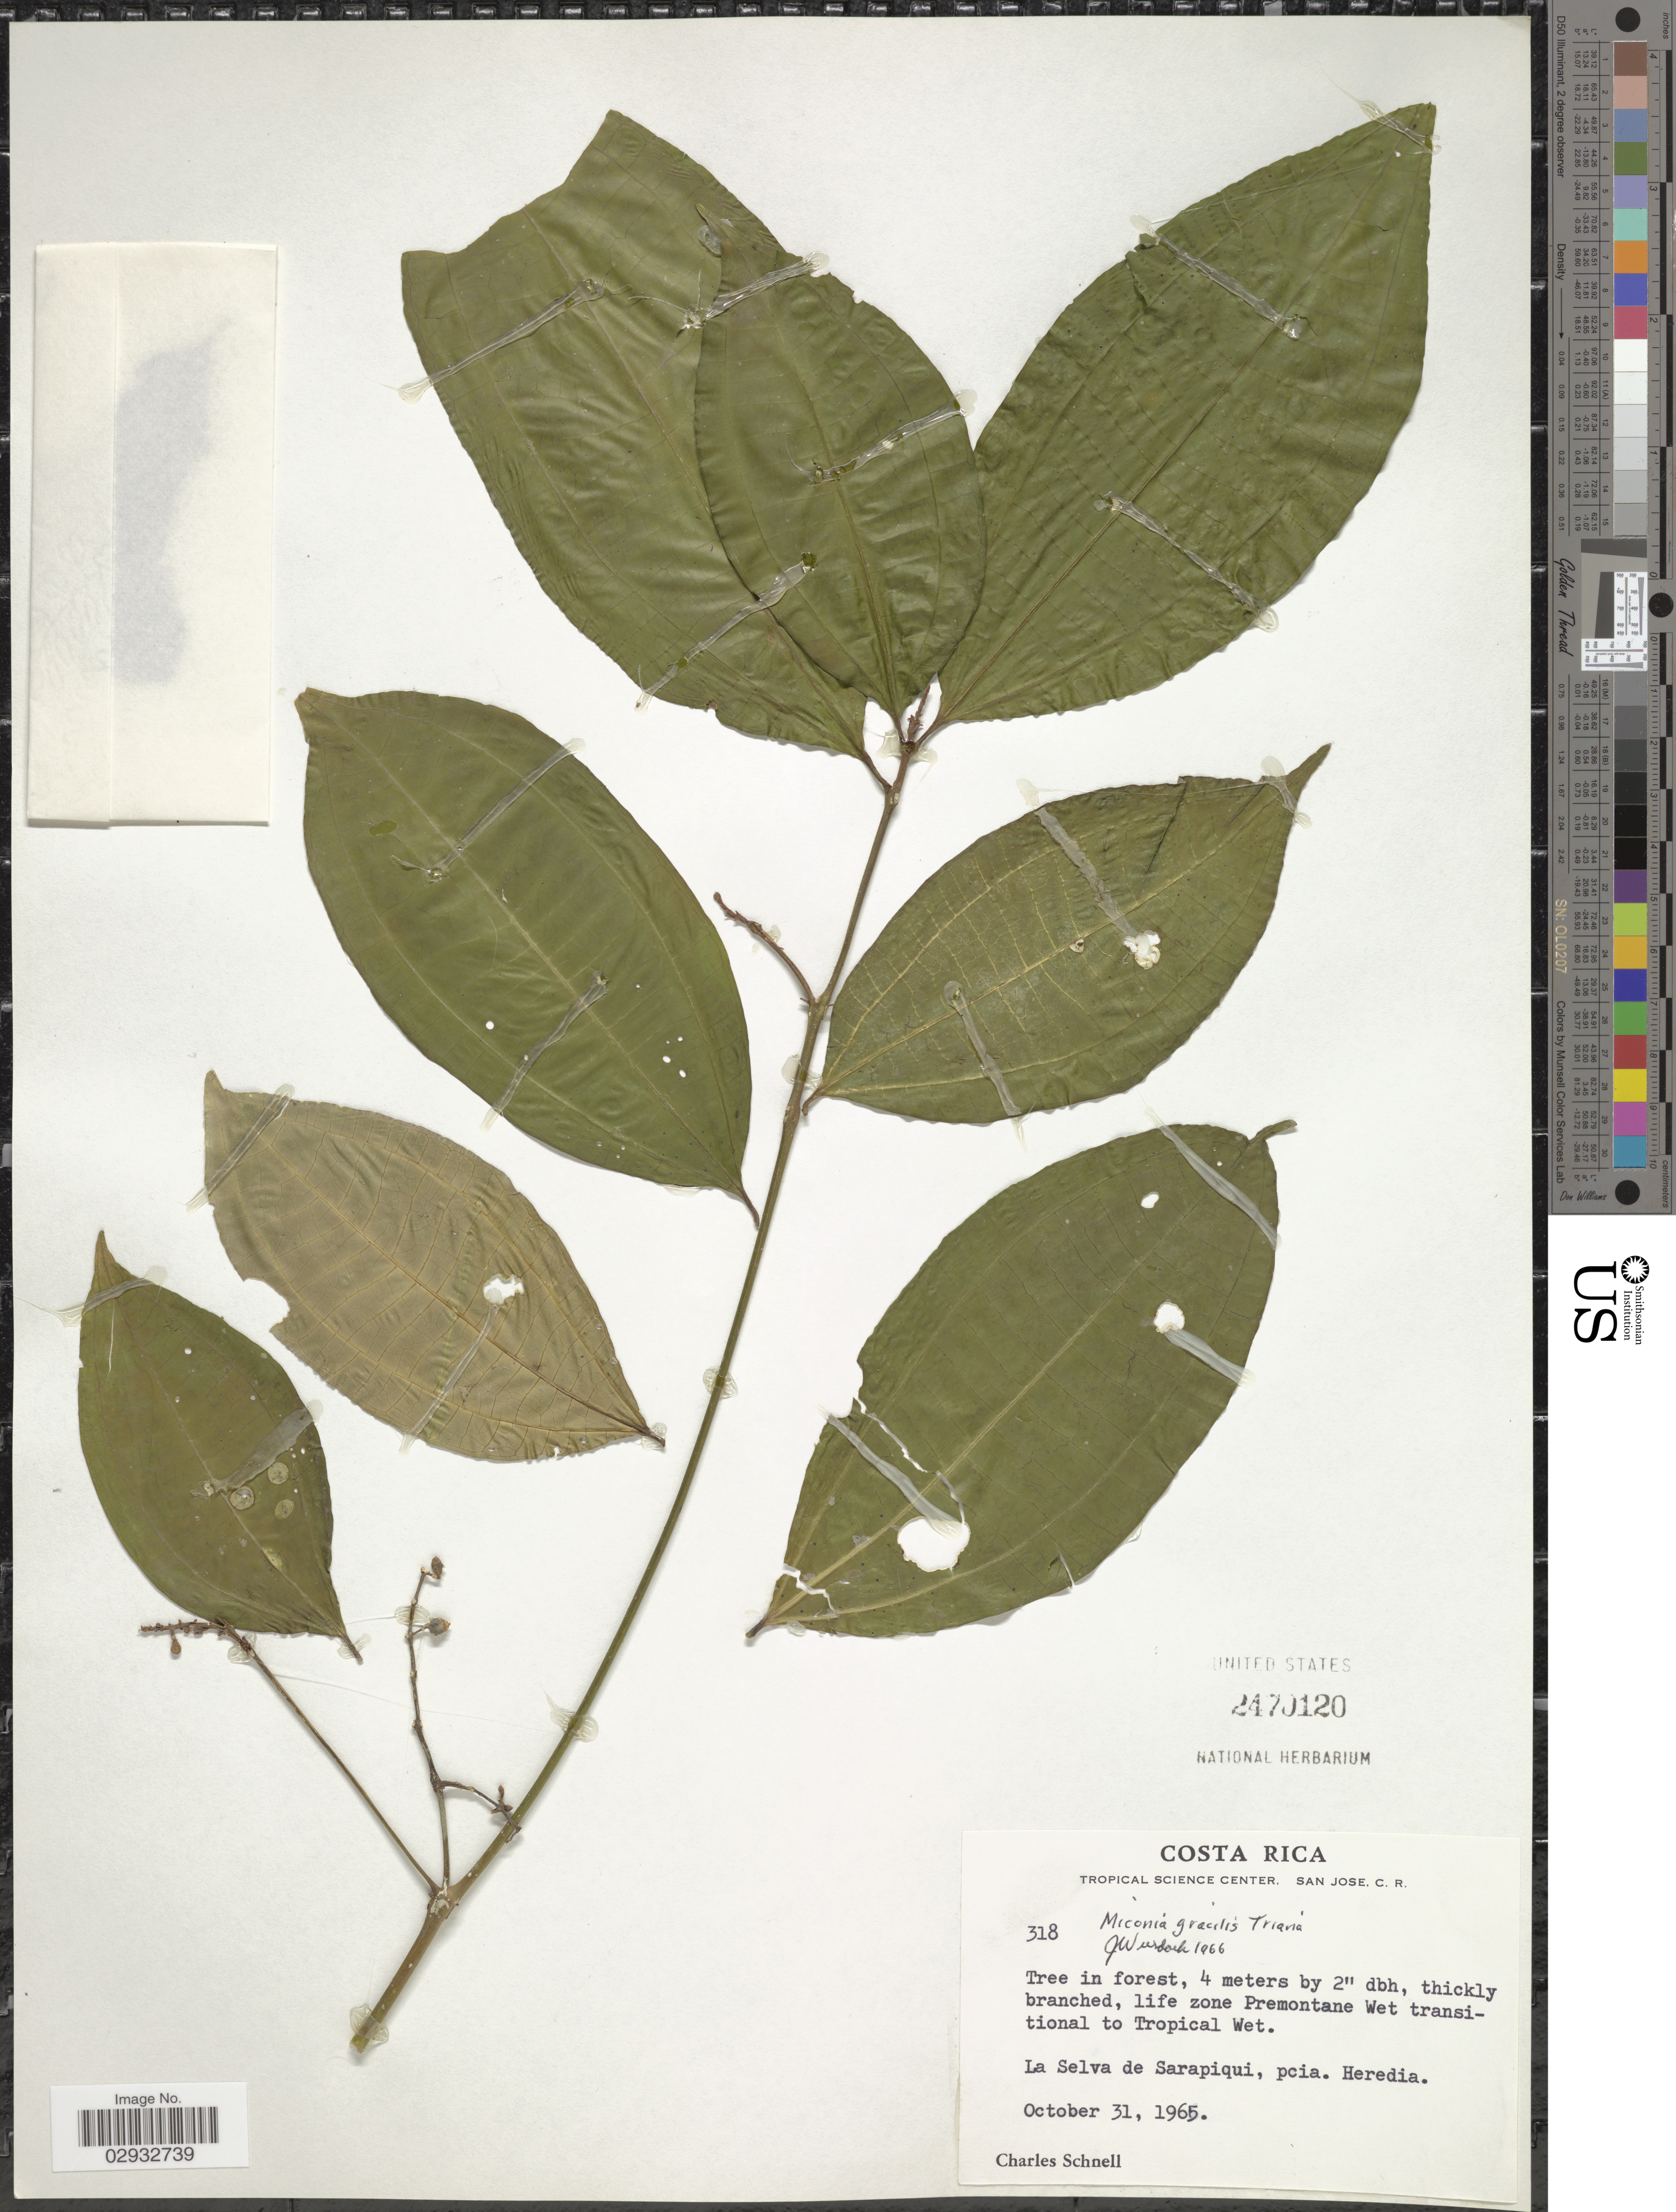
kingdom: Plantae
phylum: Tracheophyta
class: Magnoliopsida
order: Myrtales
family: Melastomataceae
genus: Miconia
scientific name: Miconia gracilis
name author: Triana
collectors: C. Schnell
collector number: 318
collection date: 1965-10-31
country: Costa Rica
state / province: Heredia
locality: Premontane Wet life zone transitional to Tropical Wet. La Selva de Sarapiqui.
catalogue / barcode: US 2470120